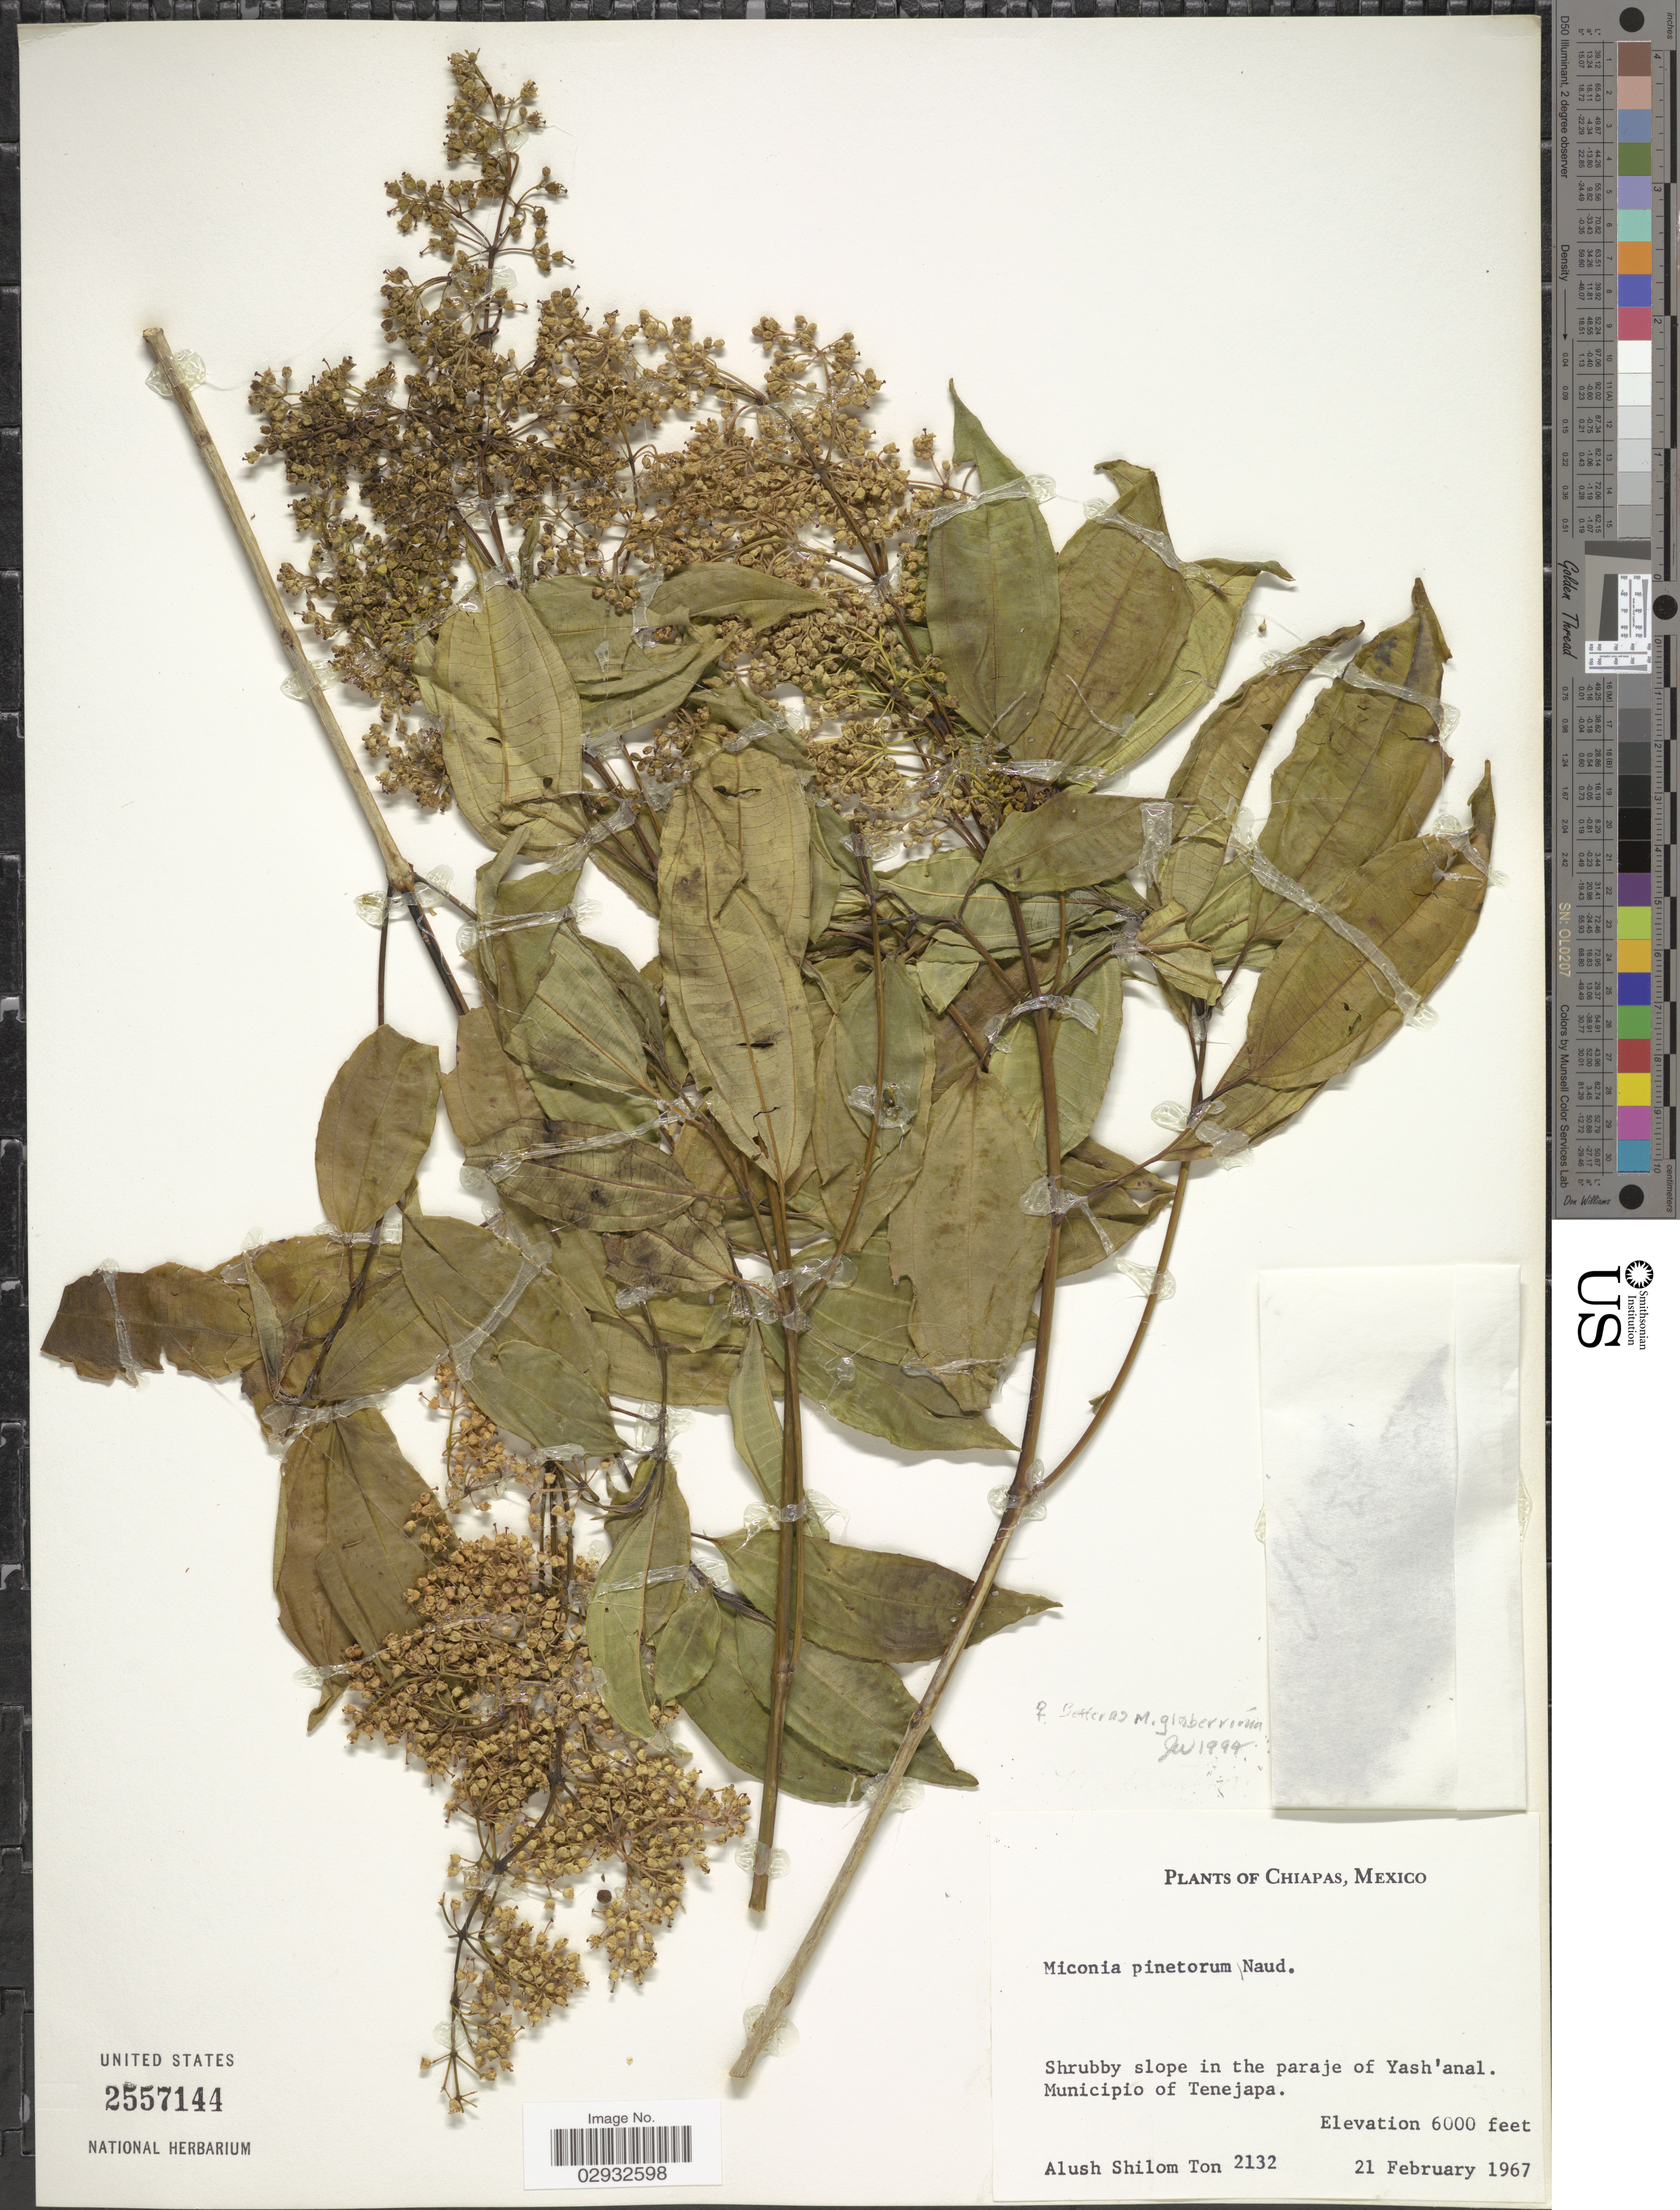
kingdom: Plantae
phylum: Tracheophyta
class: Magnoliopsida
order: Myrtales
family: Melastomataceae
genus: Miconia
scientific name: Miconia glaberrima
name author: (Schltdl.) Naudin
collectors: A. S. Ton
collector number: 2132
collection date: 1967-02-21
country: Mexico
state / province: Chiapas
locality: In the paraje of Yash'anal. Municipio of Tenejapa.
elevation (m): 1829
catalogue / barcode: US 2557144